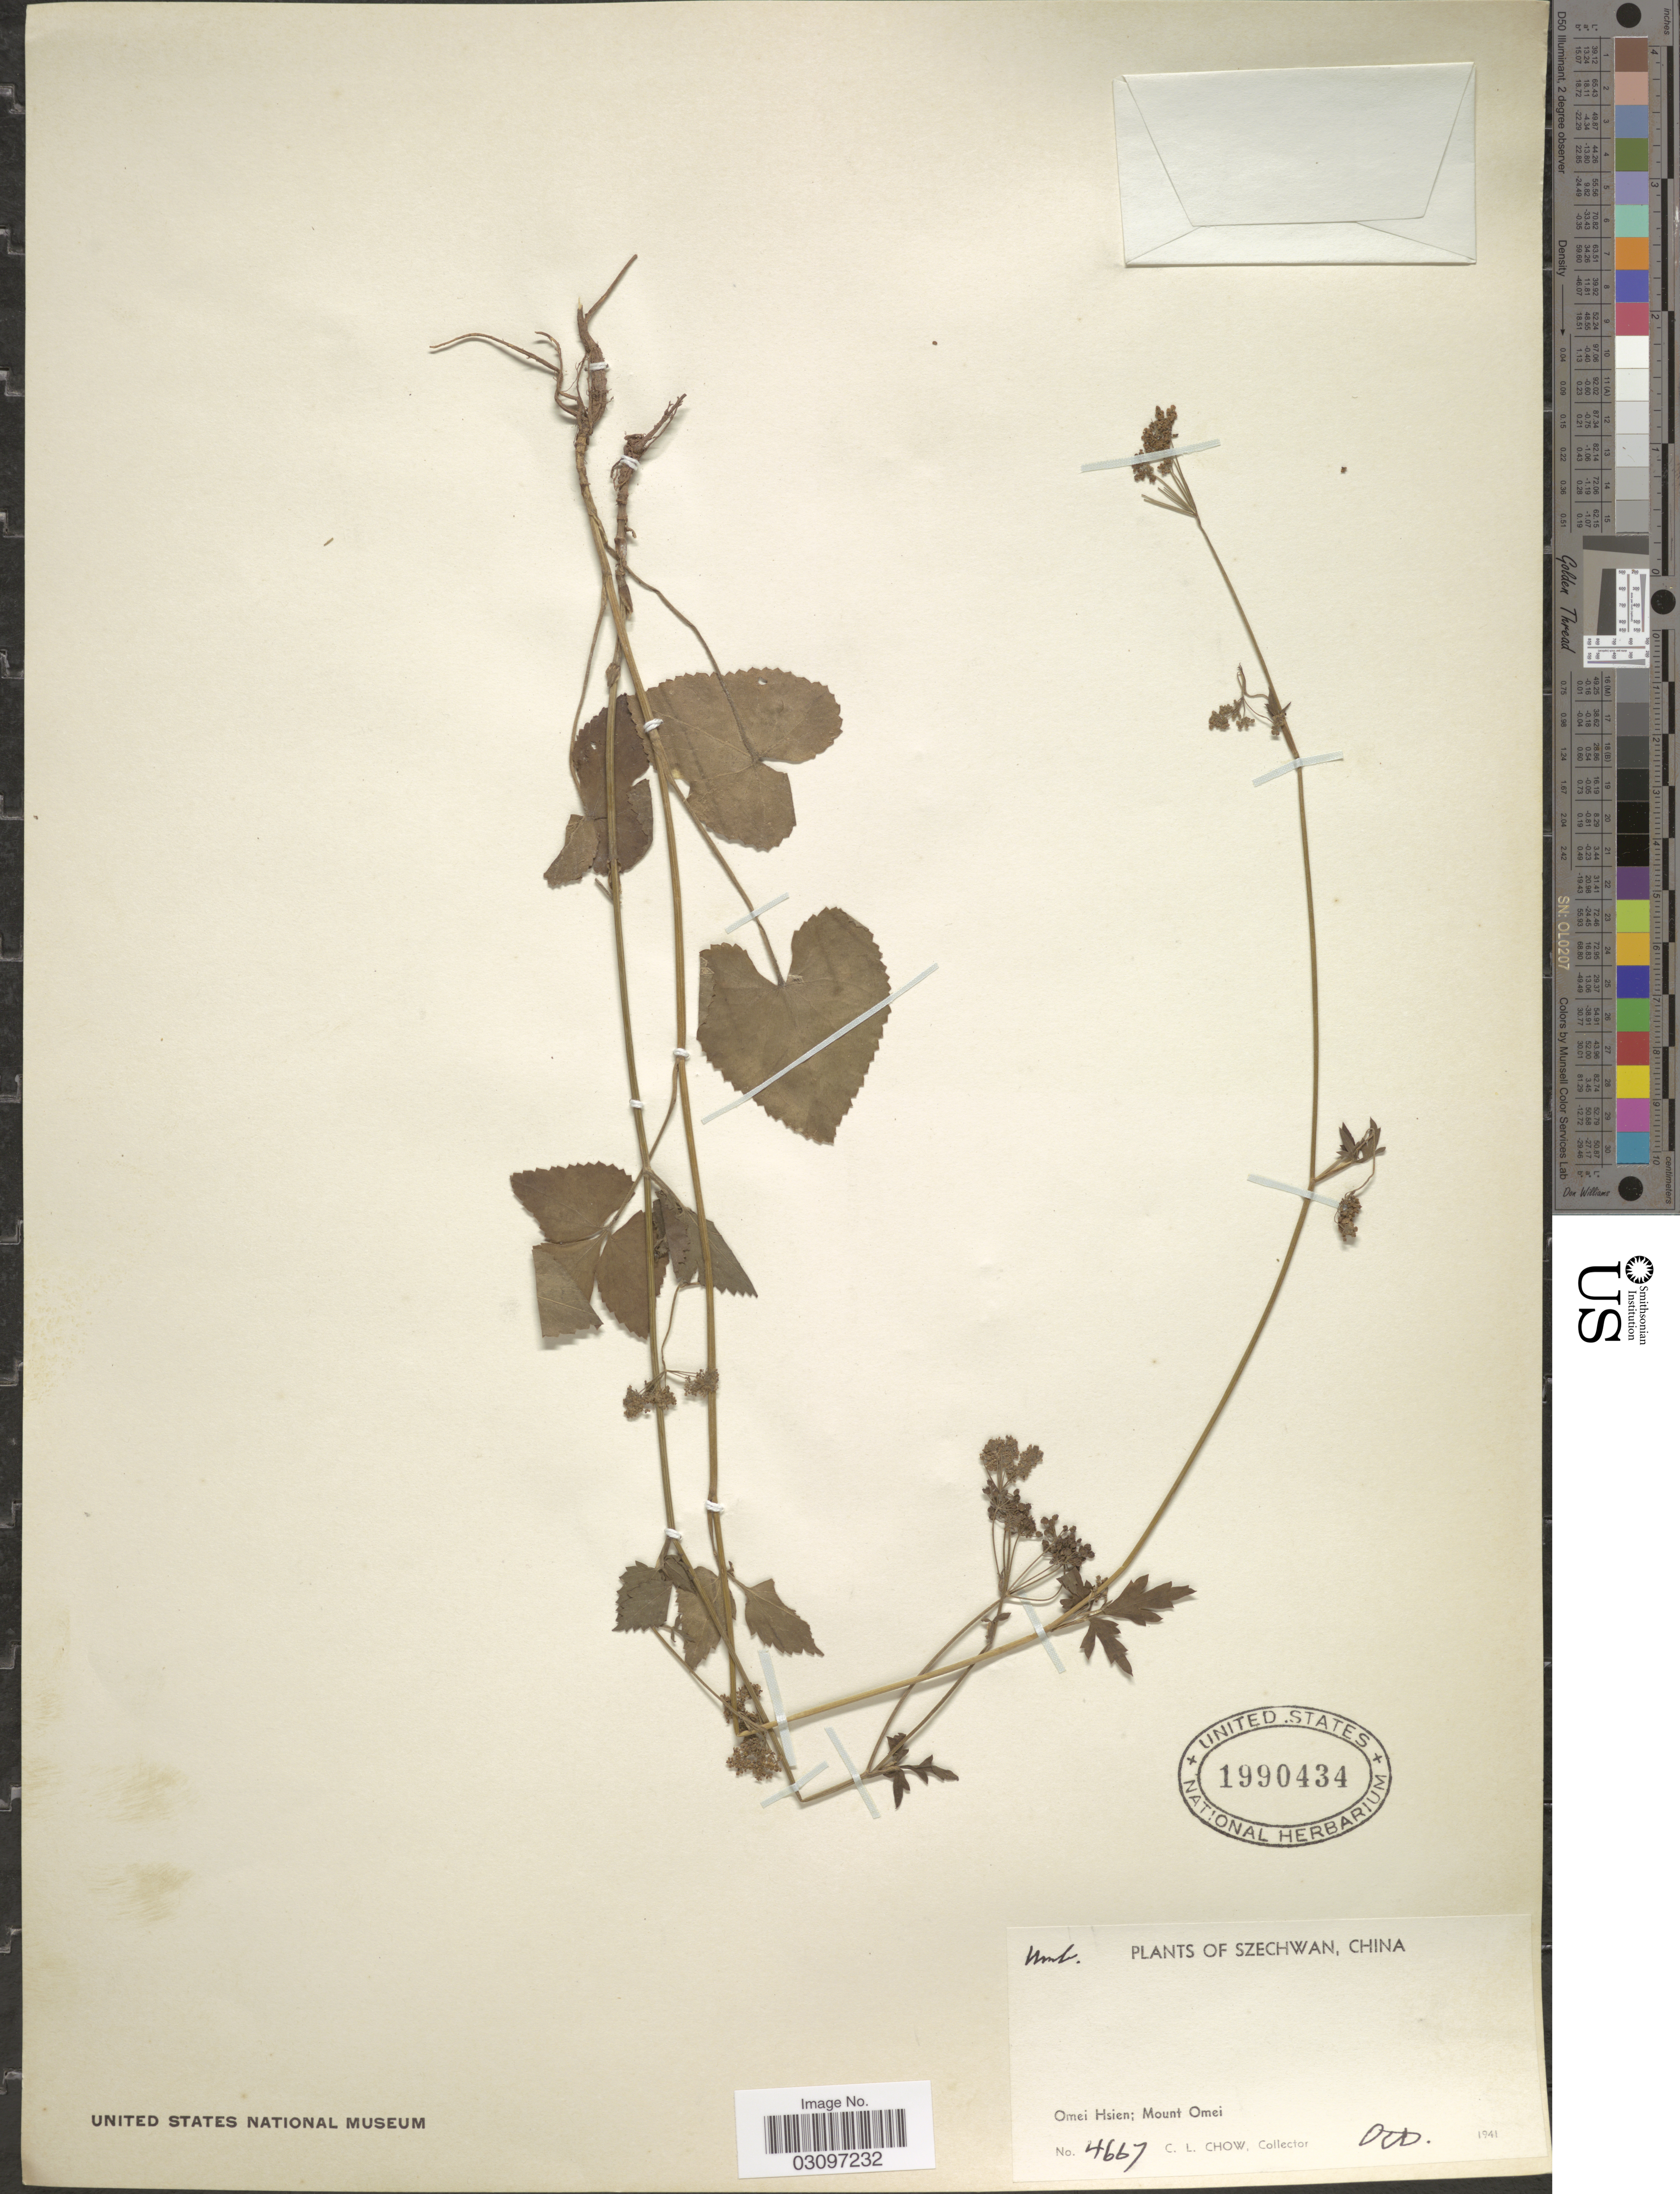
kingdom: Plantae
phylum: Tracheophyta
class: Magnoliopsida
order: Apiales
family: Apiaceae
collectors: C. Chow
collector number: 4667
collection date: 1941-10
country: China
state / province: Sichuan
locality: Szechwan. Omei Hsien: Mount Omei.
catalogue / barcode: US 1990434